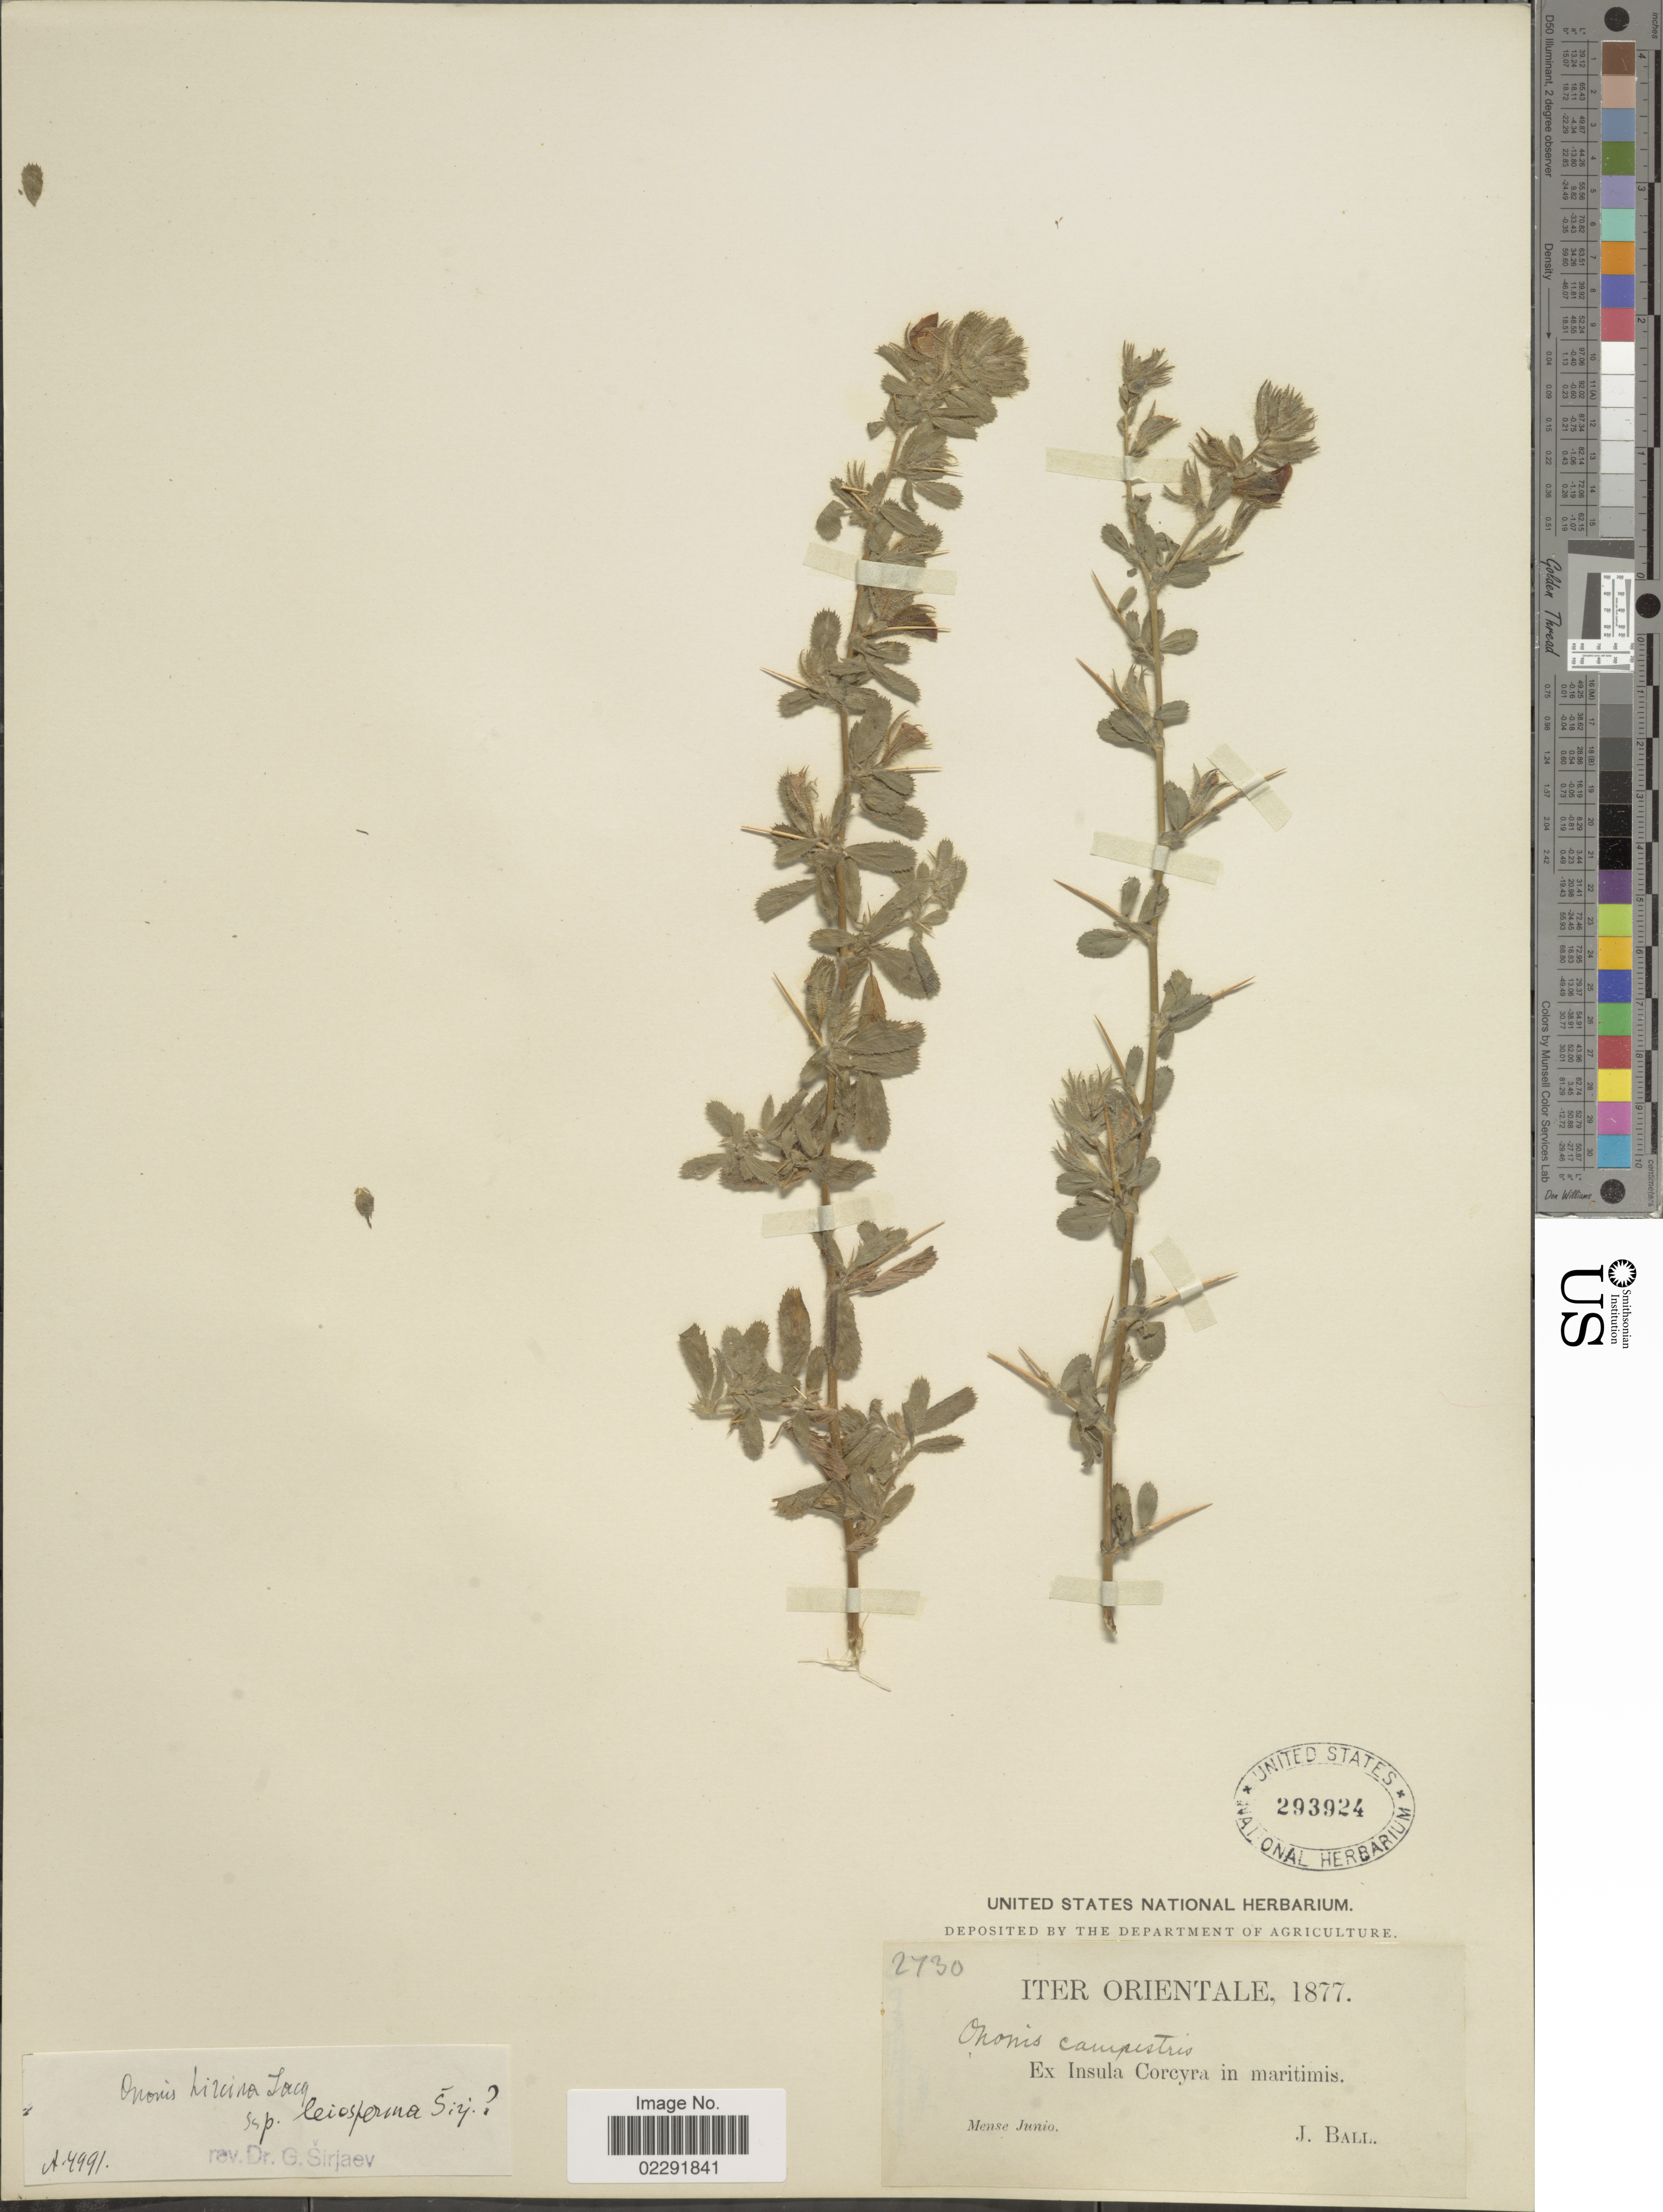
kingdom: Plantae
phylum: Tracheophyta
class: Magnoliopsida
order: Fabales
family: Fabaceae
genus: Ononis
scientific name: Ononis hircina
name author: Jacq.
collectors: J. Ball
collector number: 2730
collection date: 1877-06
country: Greece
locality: Iter Orientale, Ex Insula Corcyra in maritimis.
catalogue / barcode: US 293924